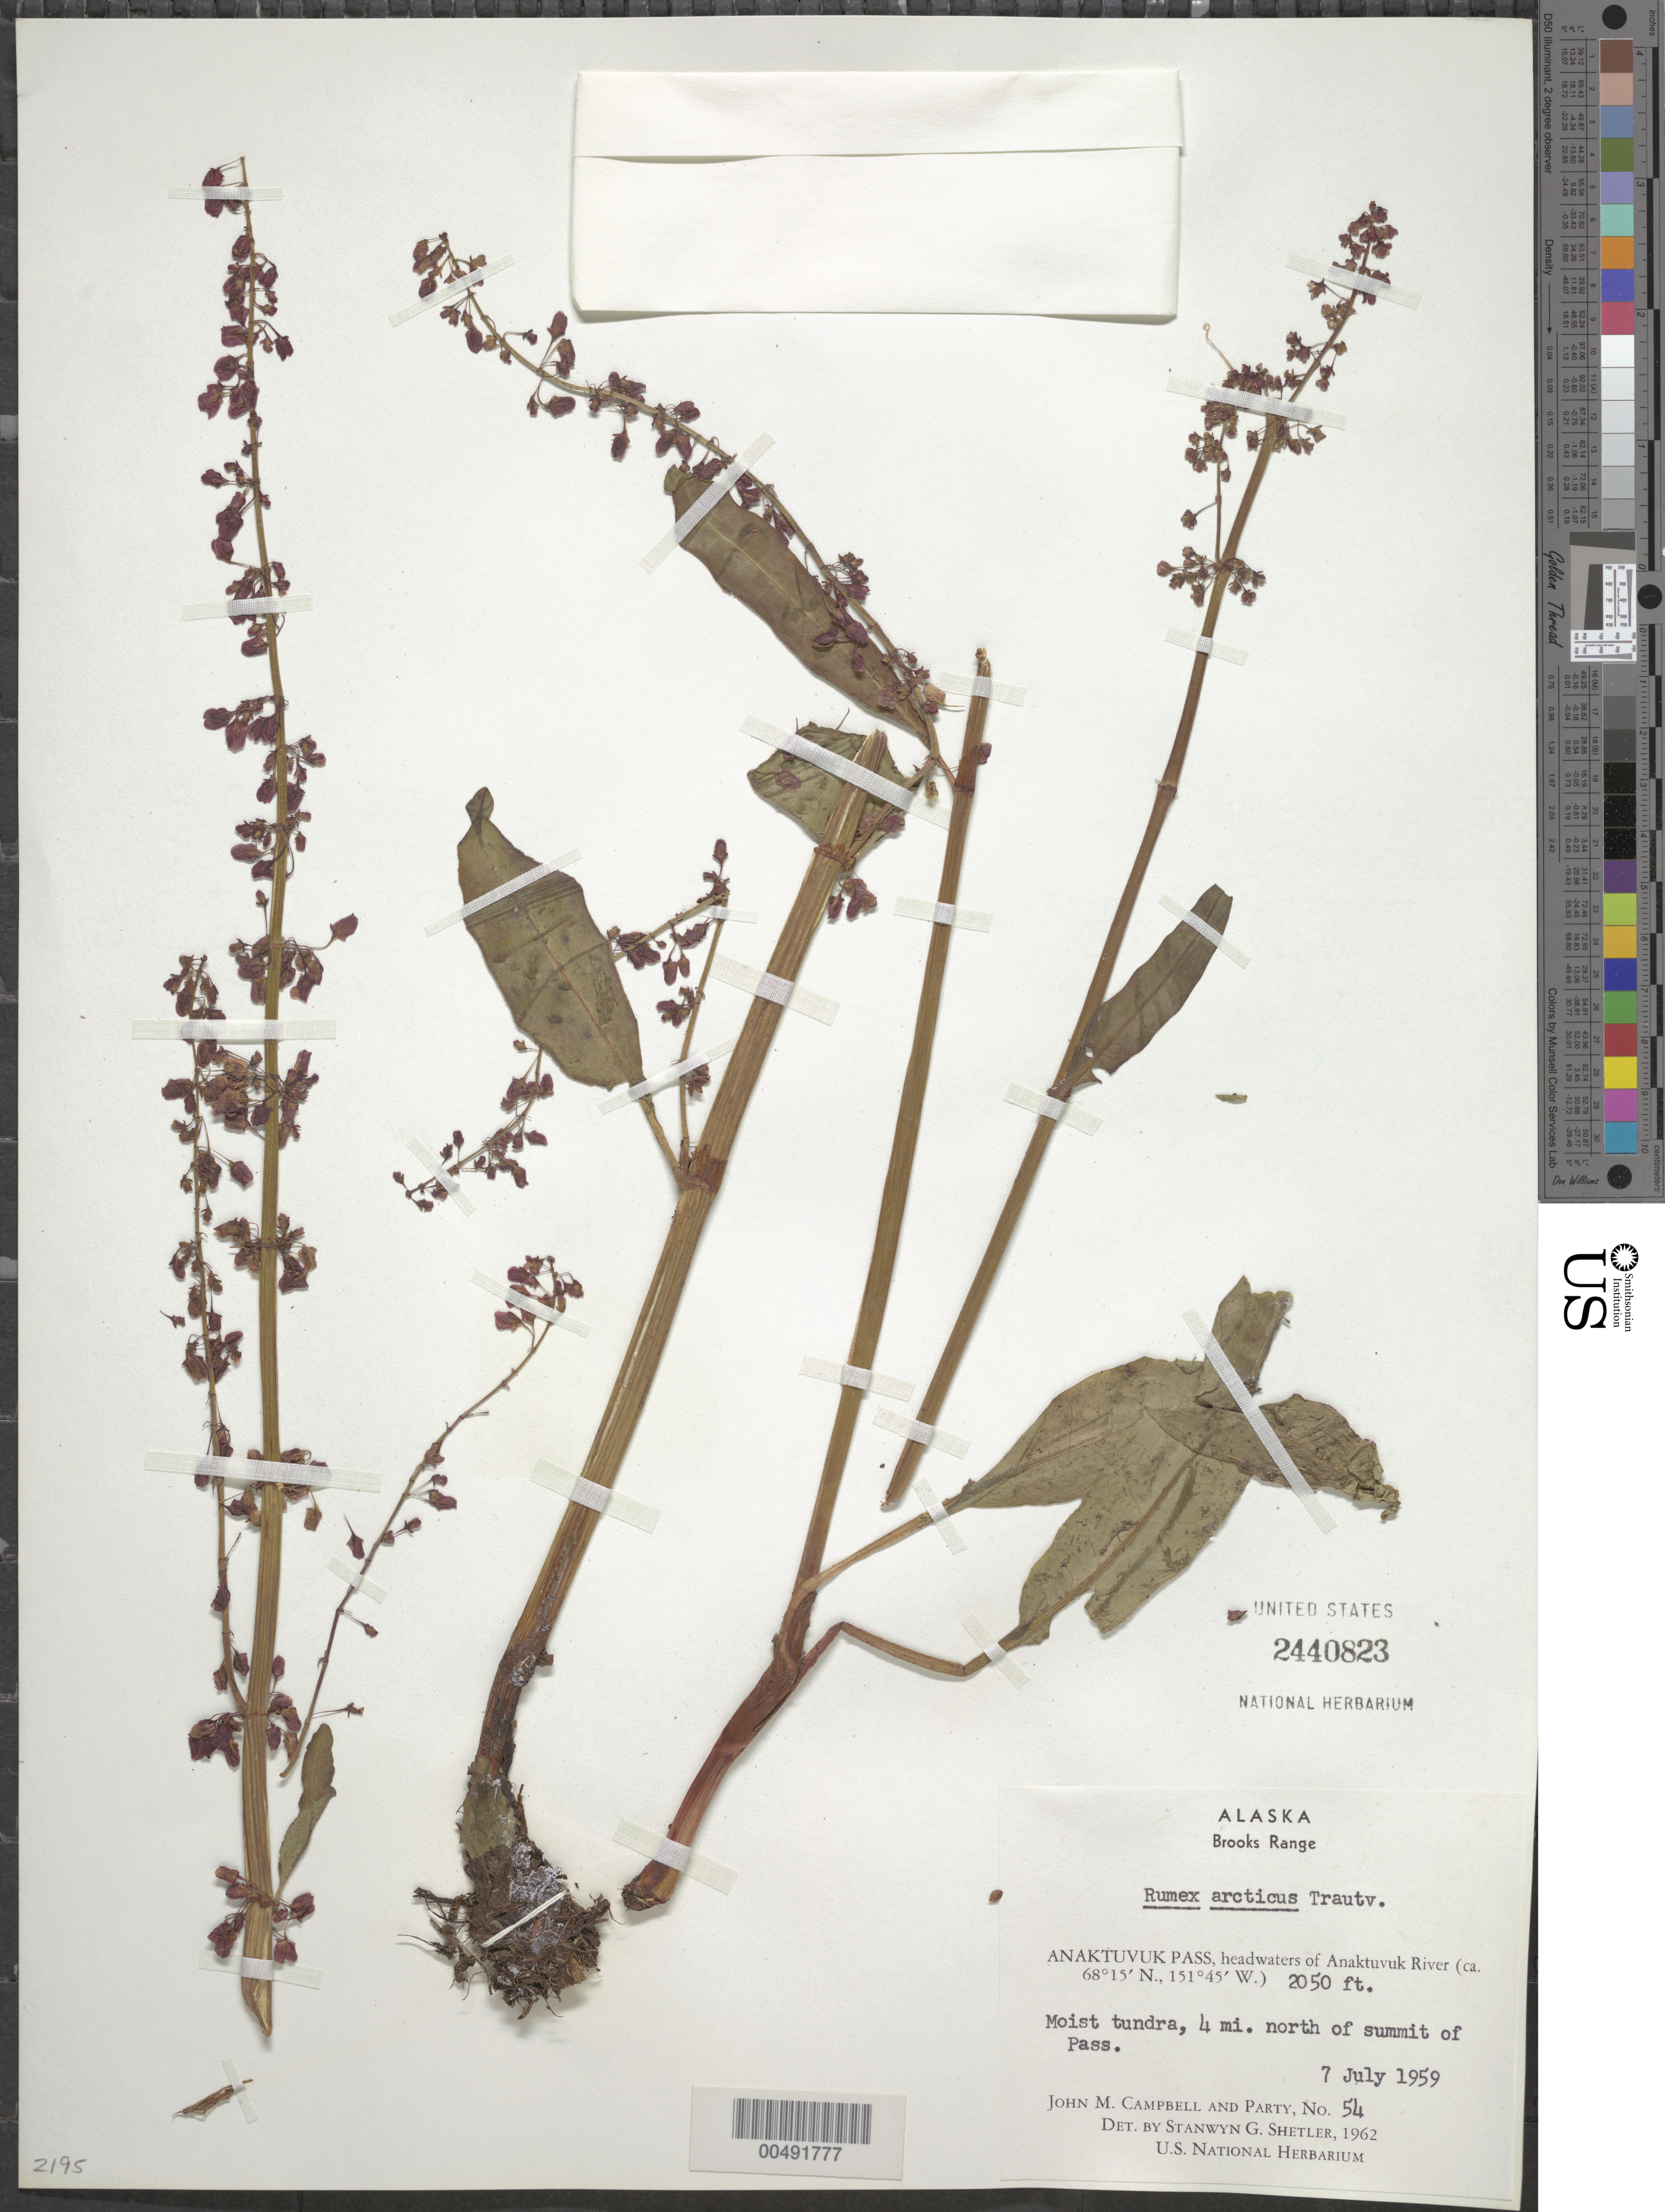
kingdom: Plantae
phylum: Tracheophyta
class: Magnoliopsida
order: Caryophyllales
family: Polygonaceae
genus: Rumex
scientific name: Rumex arcticus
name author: Trautv.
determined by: Shetler, Stanwyn G., (US), NMNH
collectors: J. M. Campbell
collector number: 54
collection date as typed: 07 Jul 1959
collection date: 1959-07-07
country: United States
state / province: Alaska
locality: Brooks Range, 4 mi. N of summit of Anaktuvuk Pass, headwaters of Anaktuvuk River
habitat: moist tundra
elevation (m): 625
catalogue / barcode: US 2440823